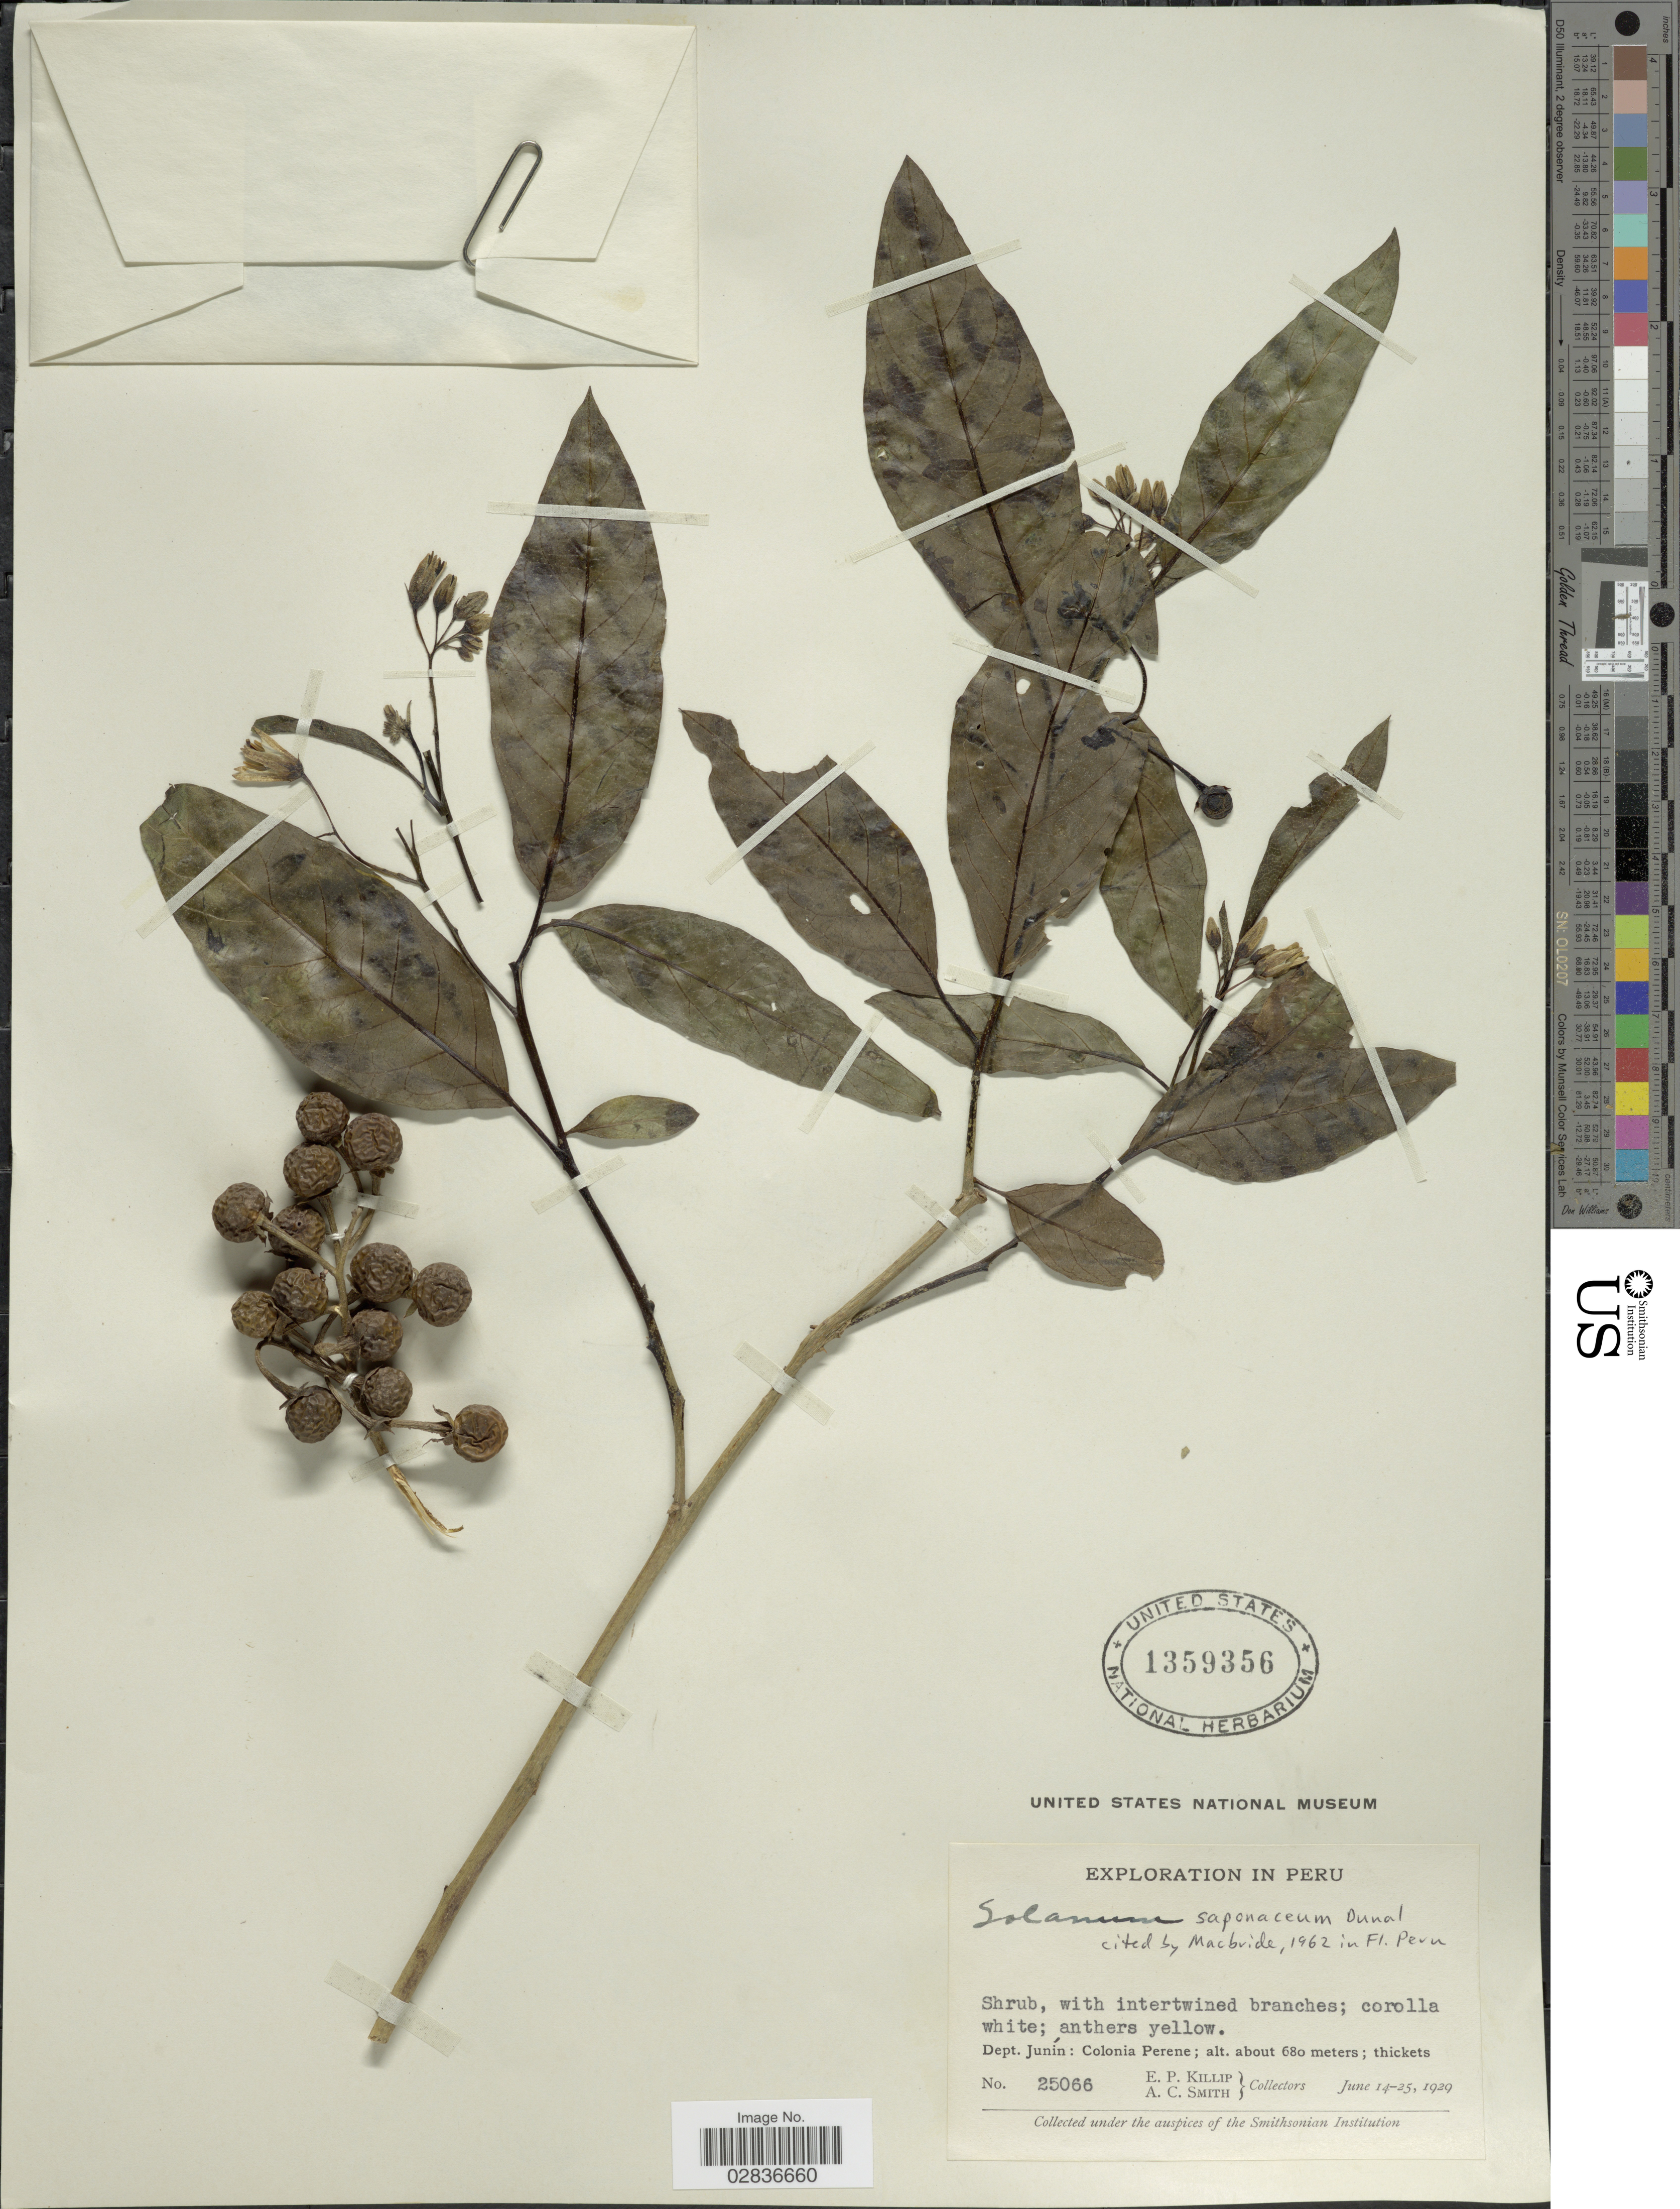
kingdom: Plantae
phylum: Tracheophyta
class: Magnoliopsida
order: Solanales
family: Solanaceae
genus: Solanum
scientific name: Solanum saponaceum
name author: Dunal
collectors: E. P. Killip & A. C. Smith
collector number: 25066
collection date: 1929-06-14/1929-06-25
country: Peru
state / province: Junín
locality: Dept. Junín: Colonia Perene.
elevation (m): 680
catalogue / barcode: US 1359356